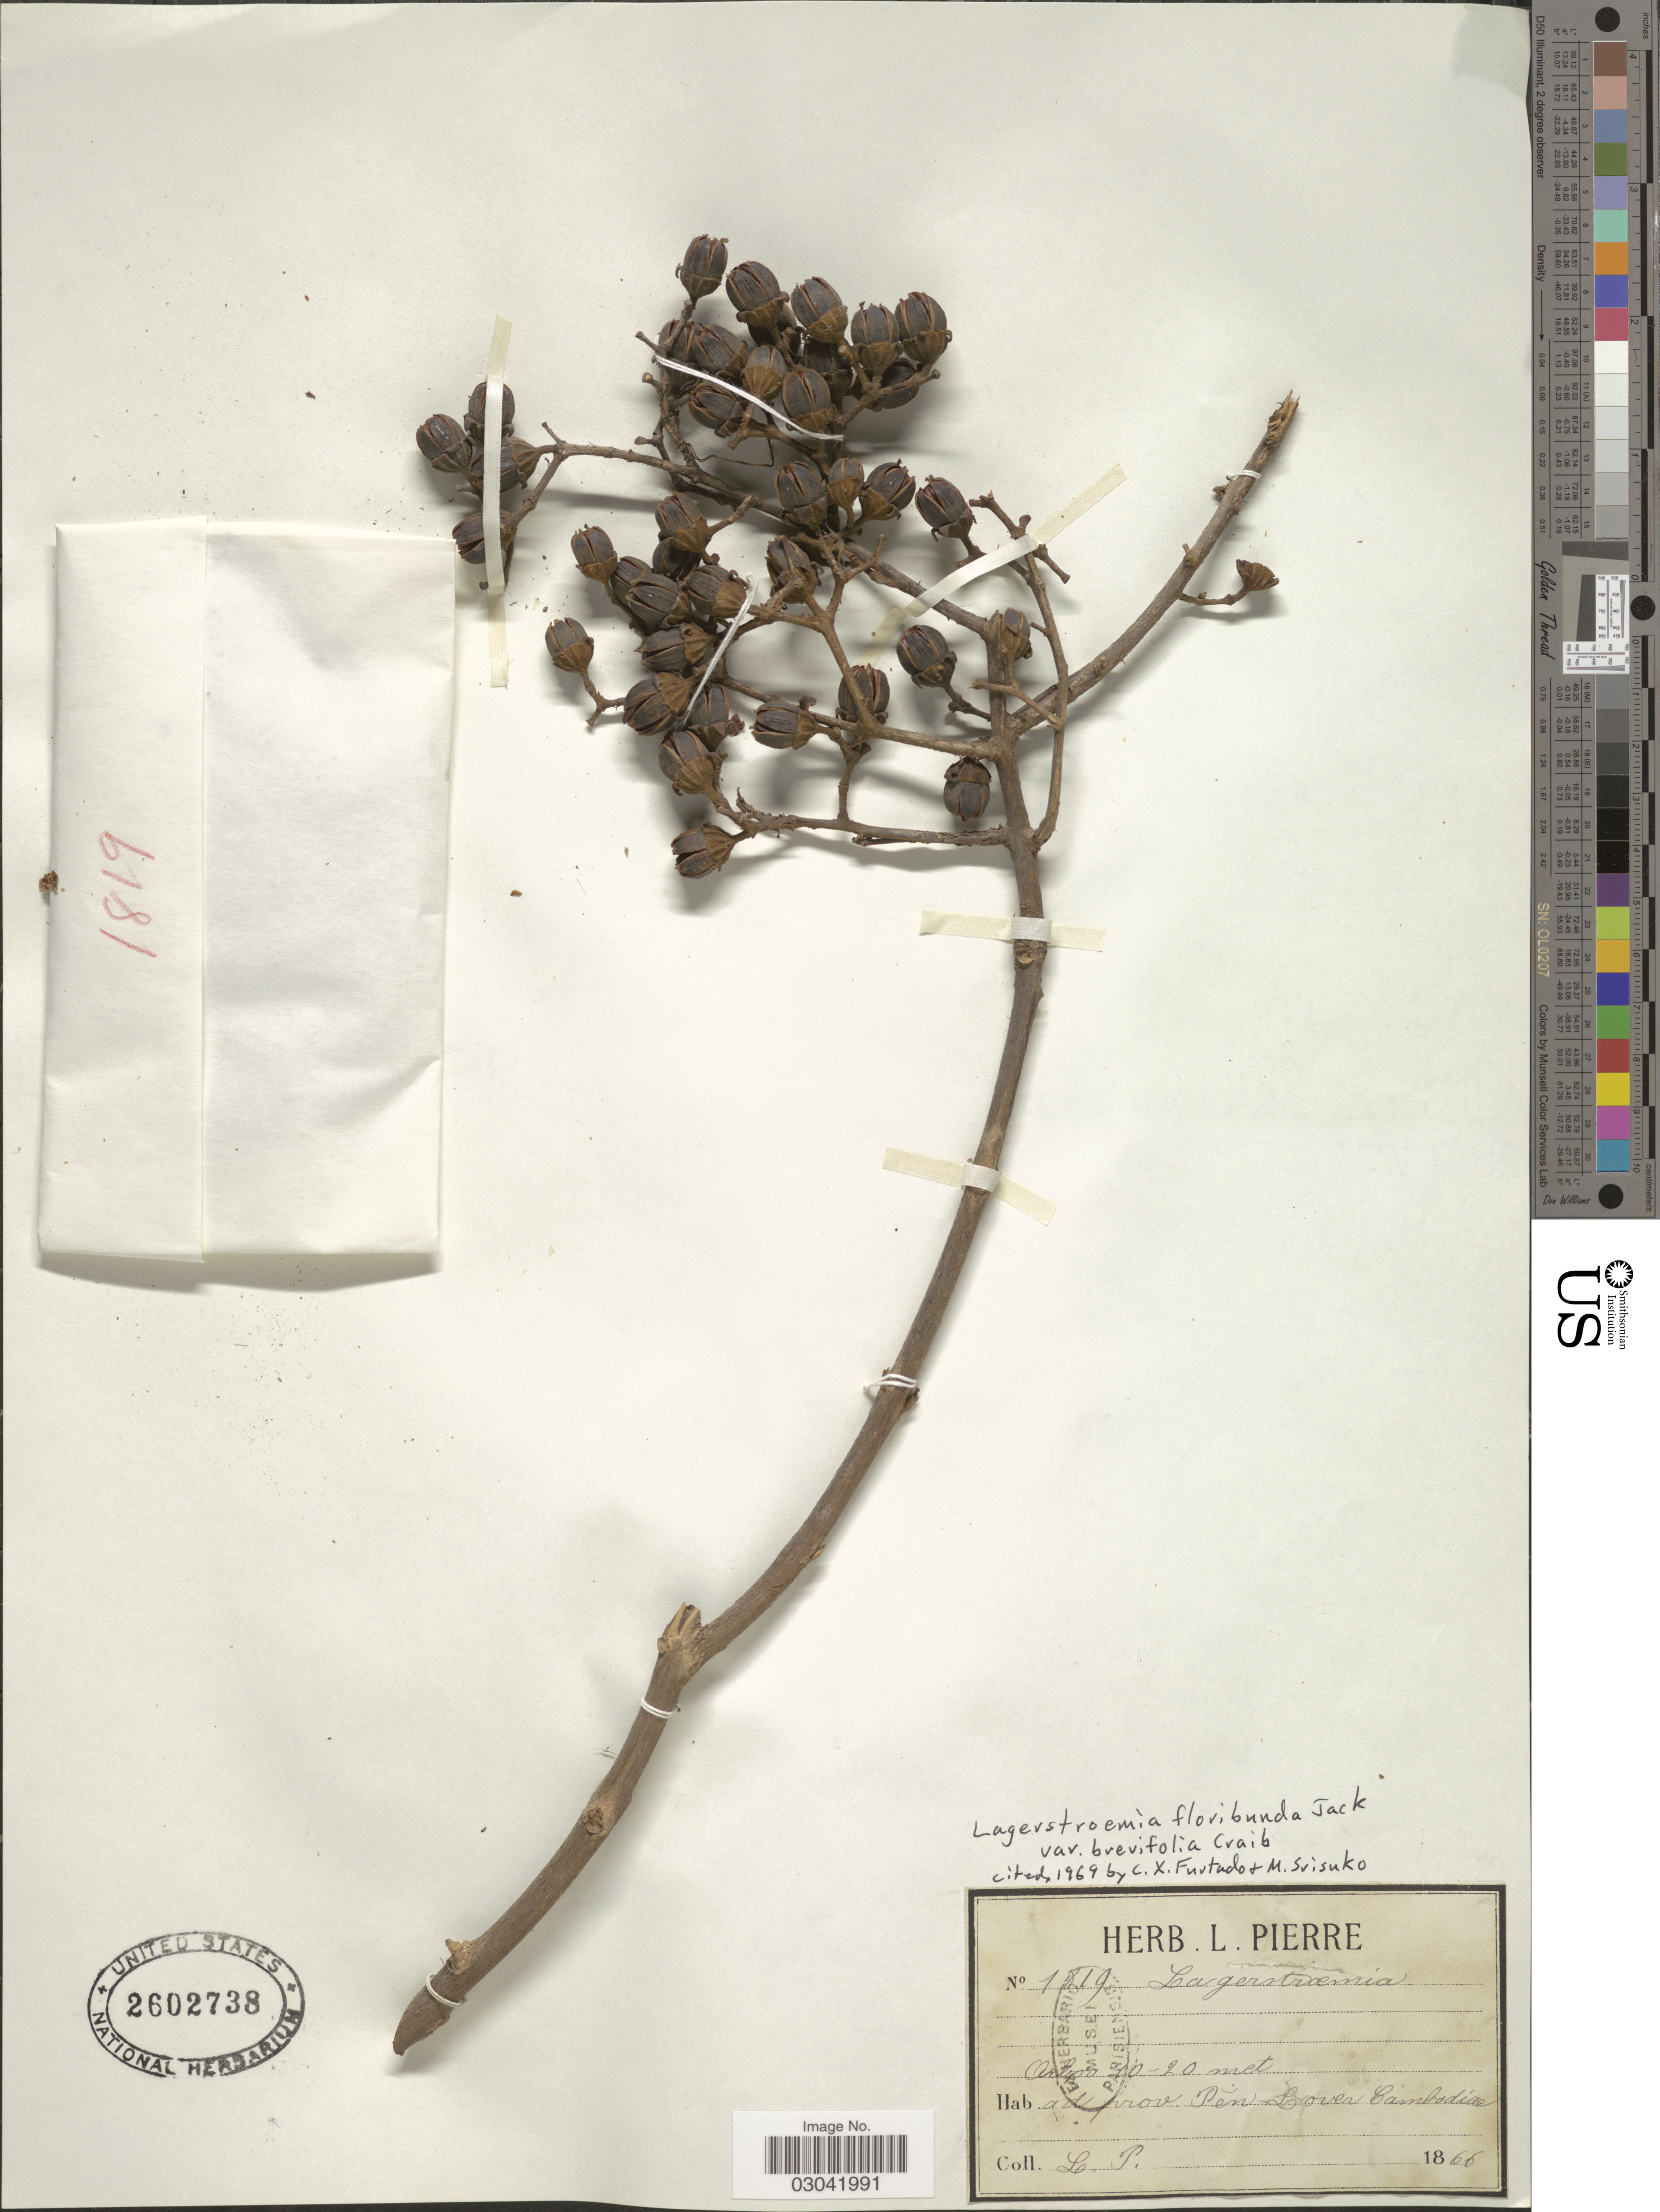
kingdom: Plantae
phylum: Tracheophyta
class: Magnoliopsida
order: Myrtales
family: Lythraceae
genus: Lagerstroemia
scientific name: Lagerstroemia floribunda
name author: Jack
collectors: L. Pierre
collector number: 1819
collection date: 1866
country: Cambodia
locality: Ad prov. Pên-Lover Cambodiae.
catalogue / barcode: US 2602738